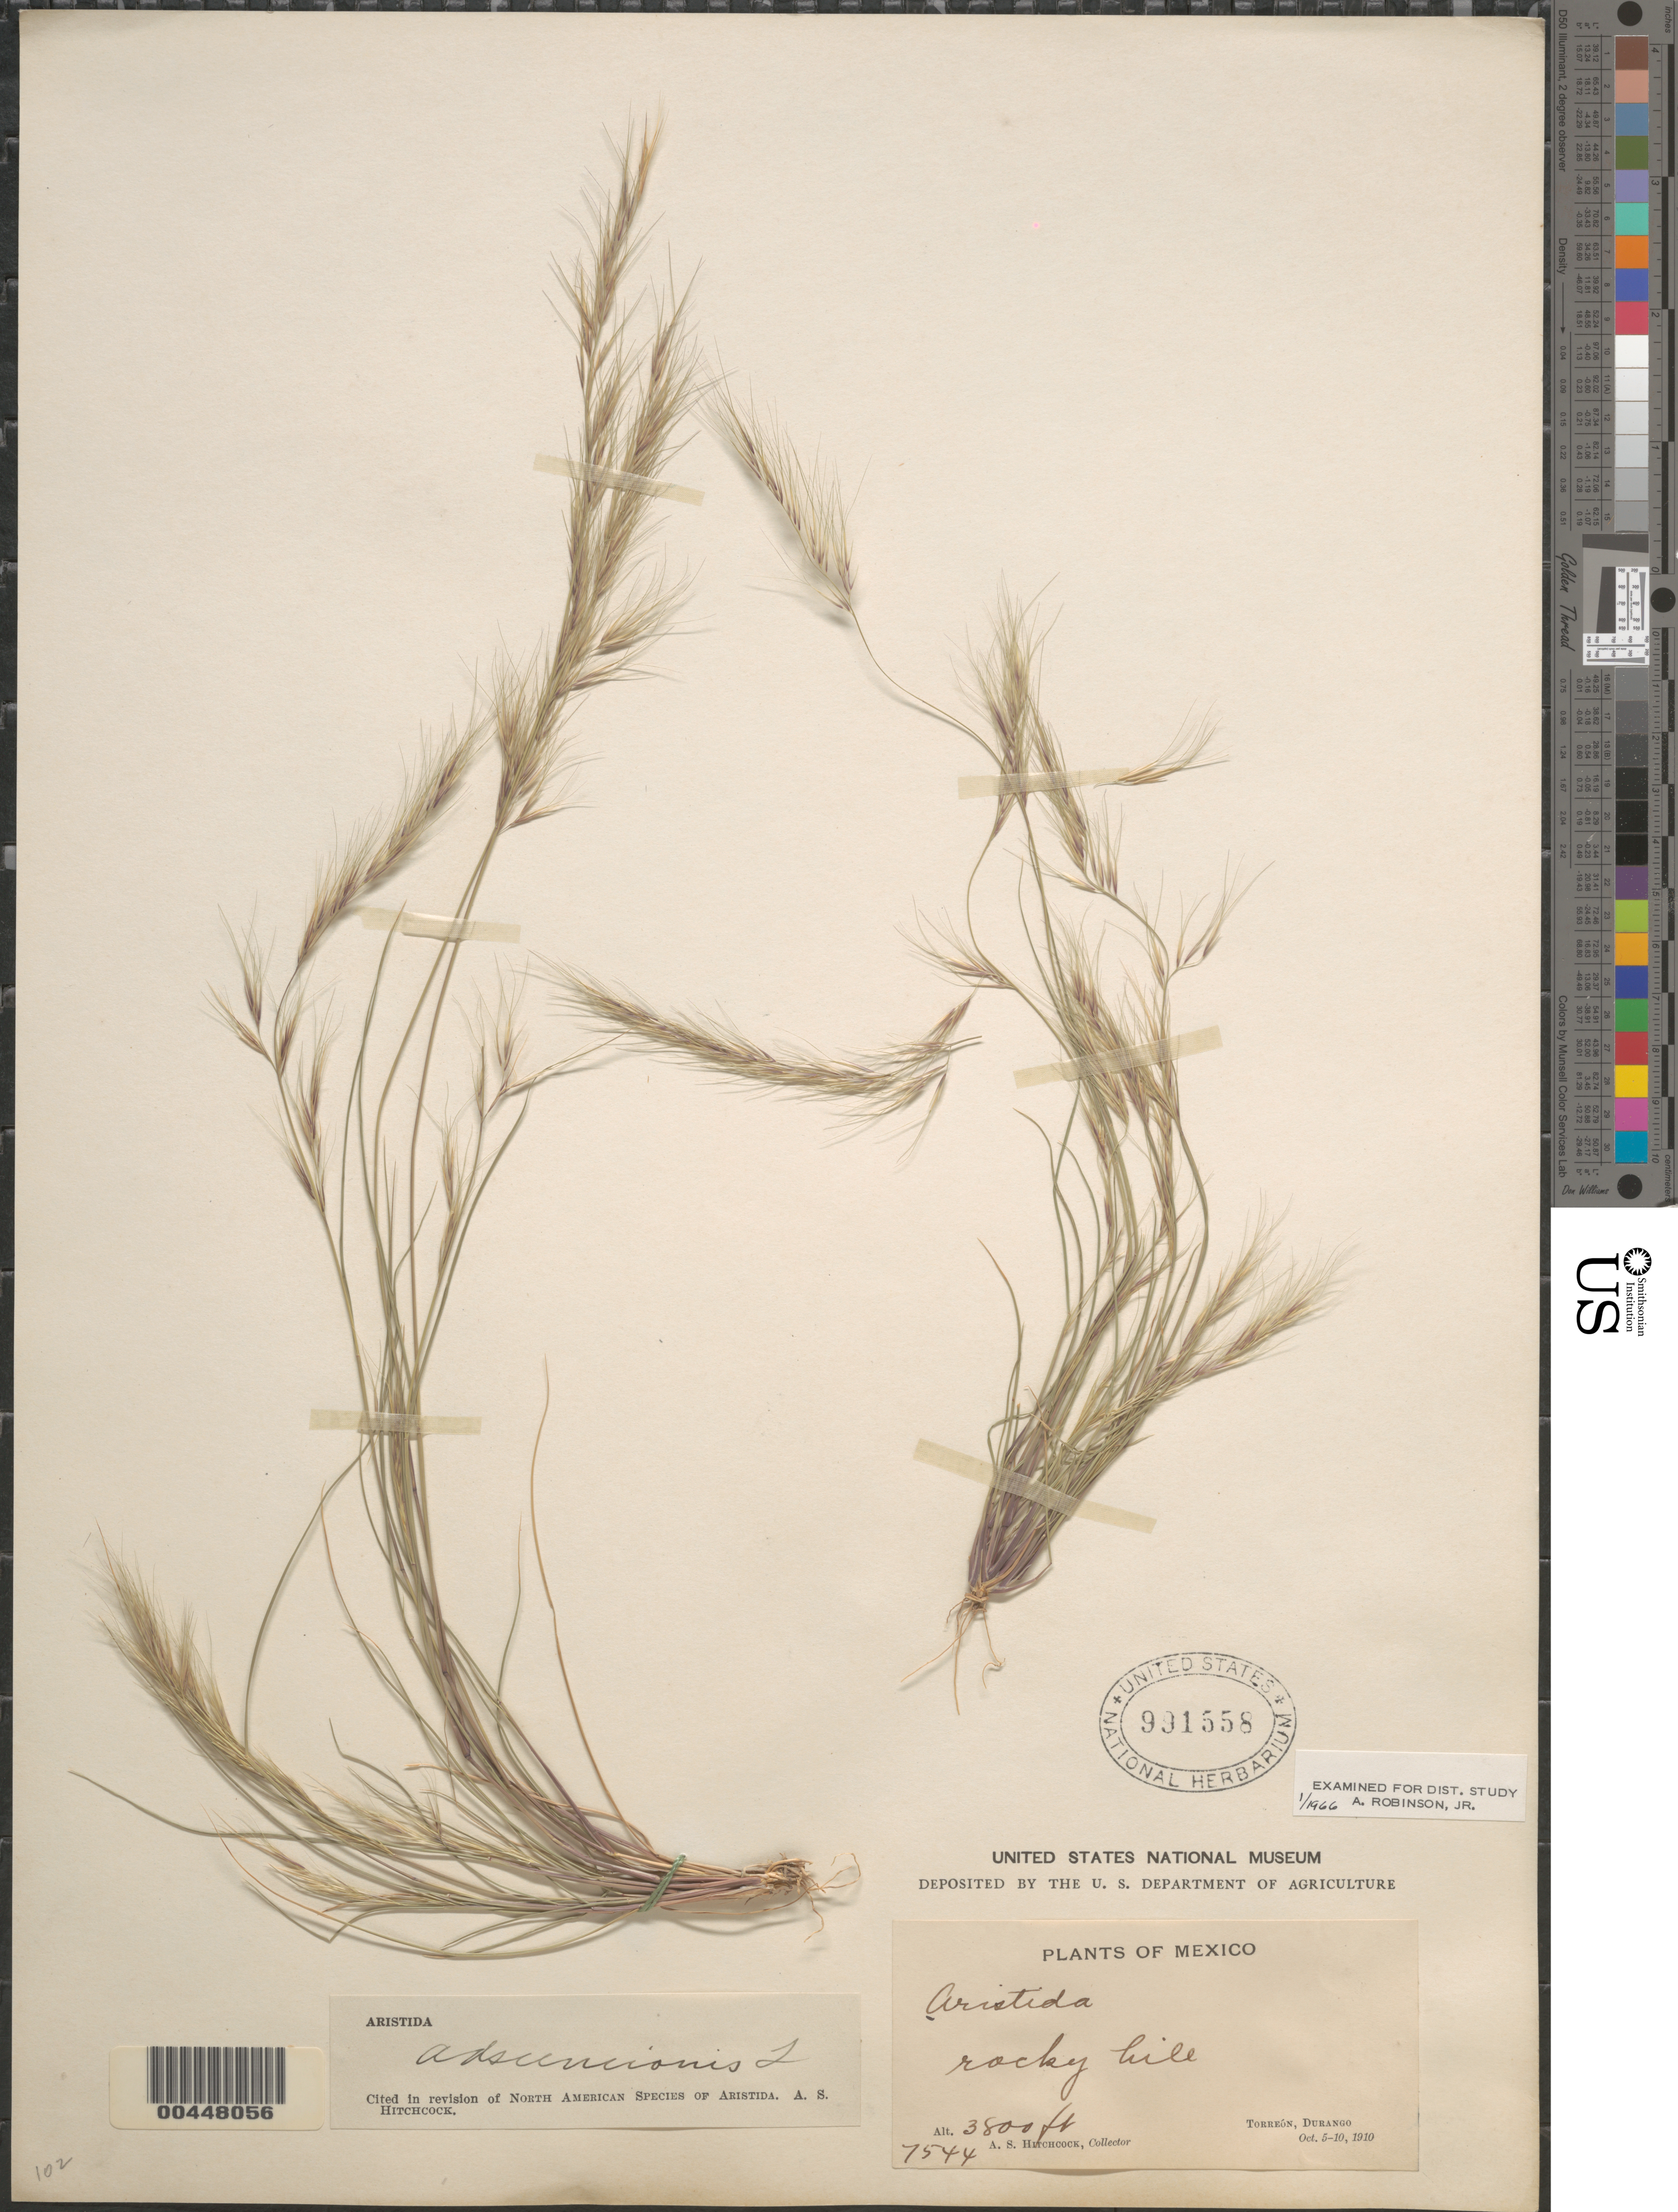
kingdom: Plantae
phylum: Tracheophyta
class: Liliopsida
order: Poales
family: Poaceae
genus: Aristida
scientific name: Aristida adscensionis var. adscensionis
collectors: A. S. Hitchcock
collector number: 7544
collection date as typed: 5 Oct 1910 to 10 Oct 1910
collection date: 1910-10-05/1910-10-10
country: Mexico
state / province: Durango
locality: Torreón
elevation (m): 1158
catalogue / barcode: US 991558